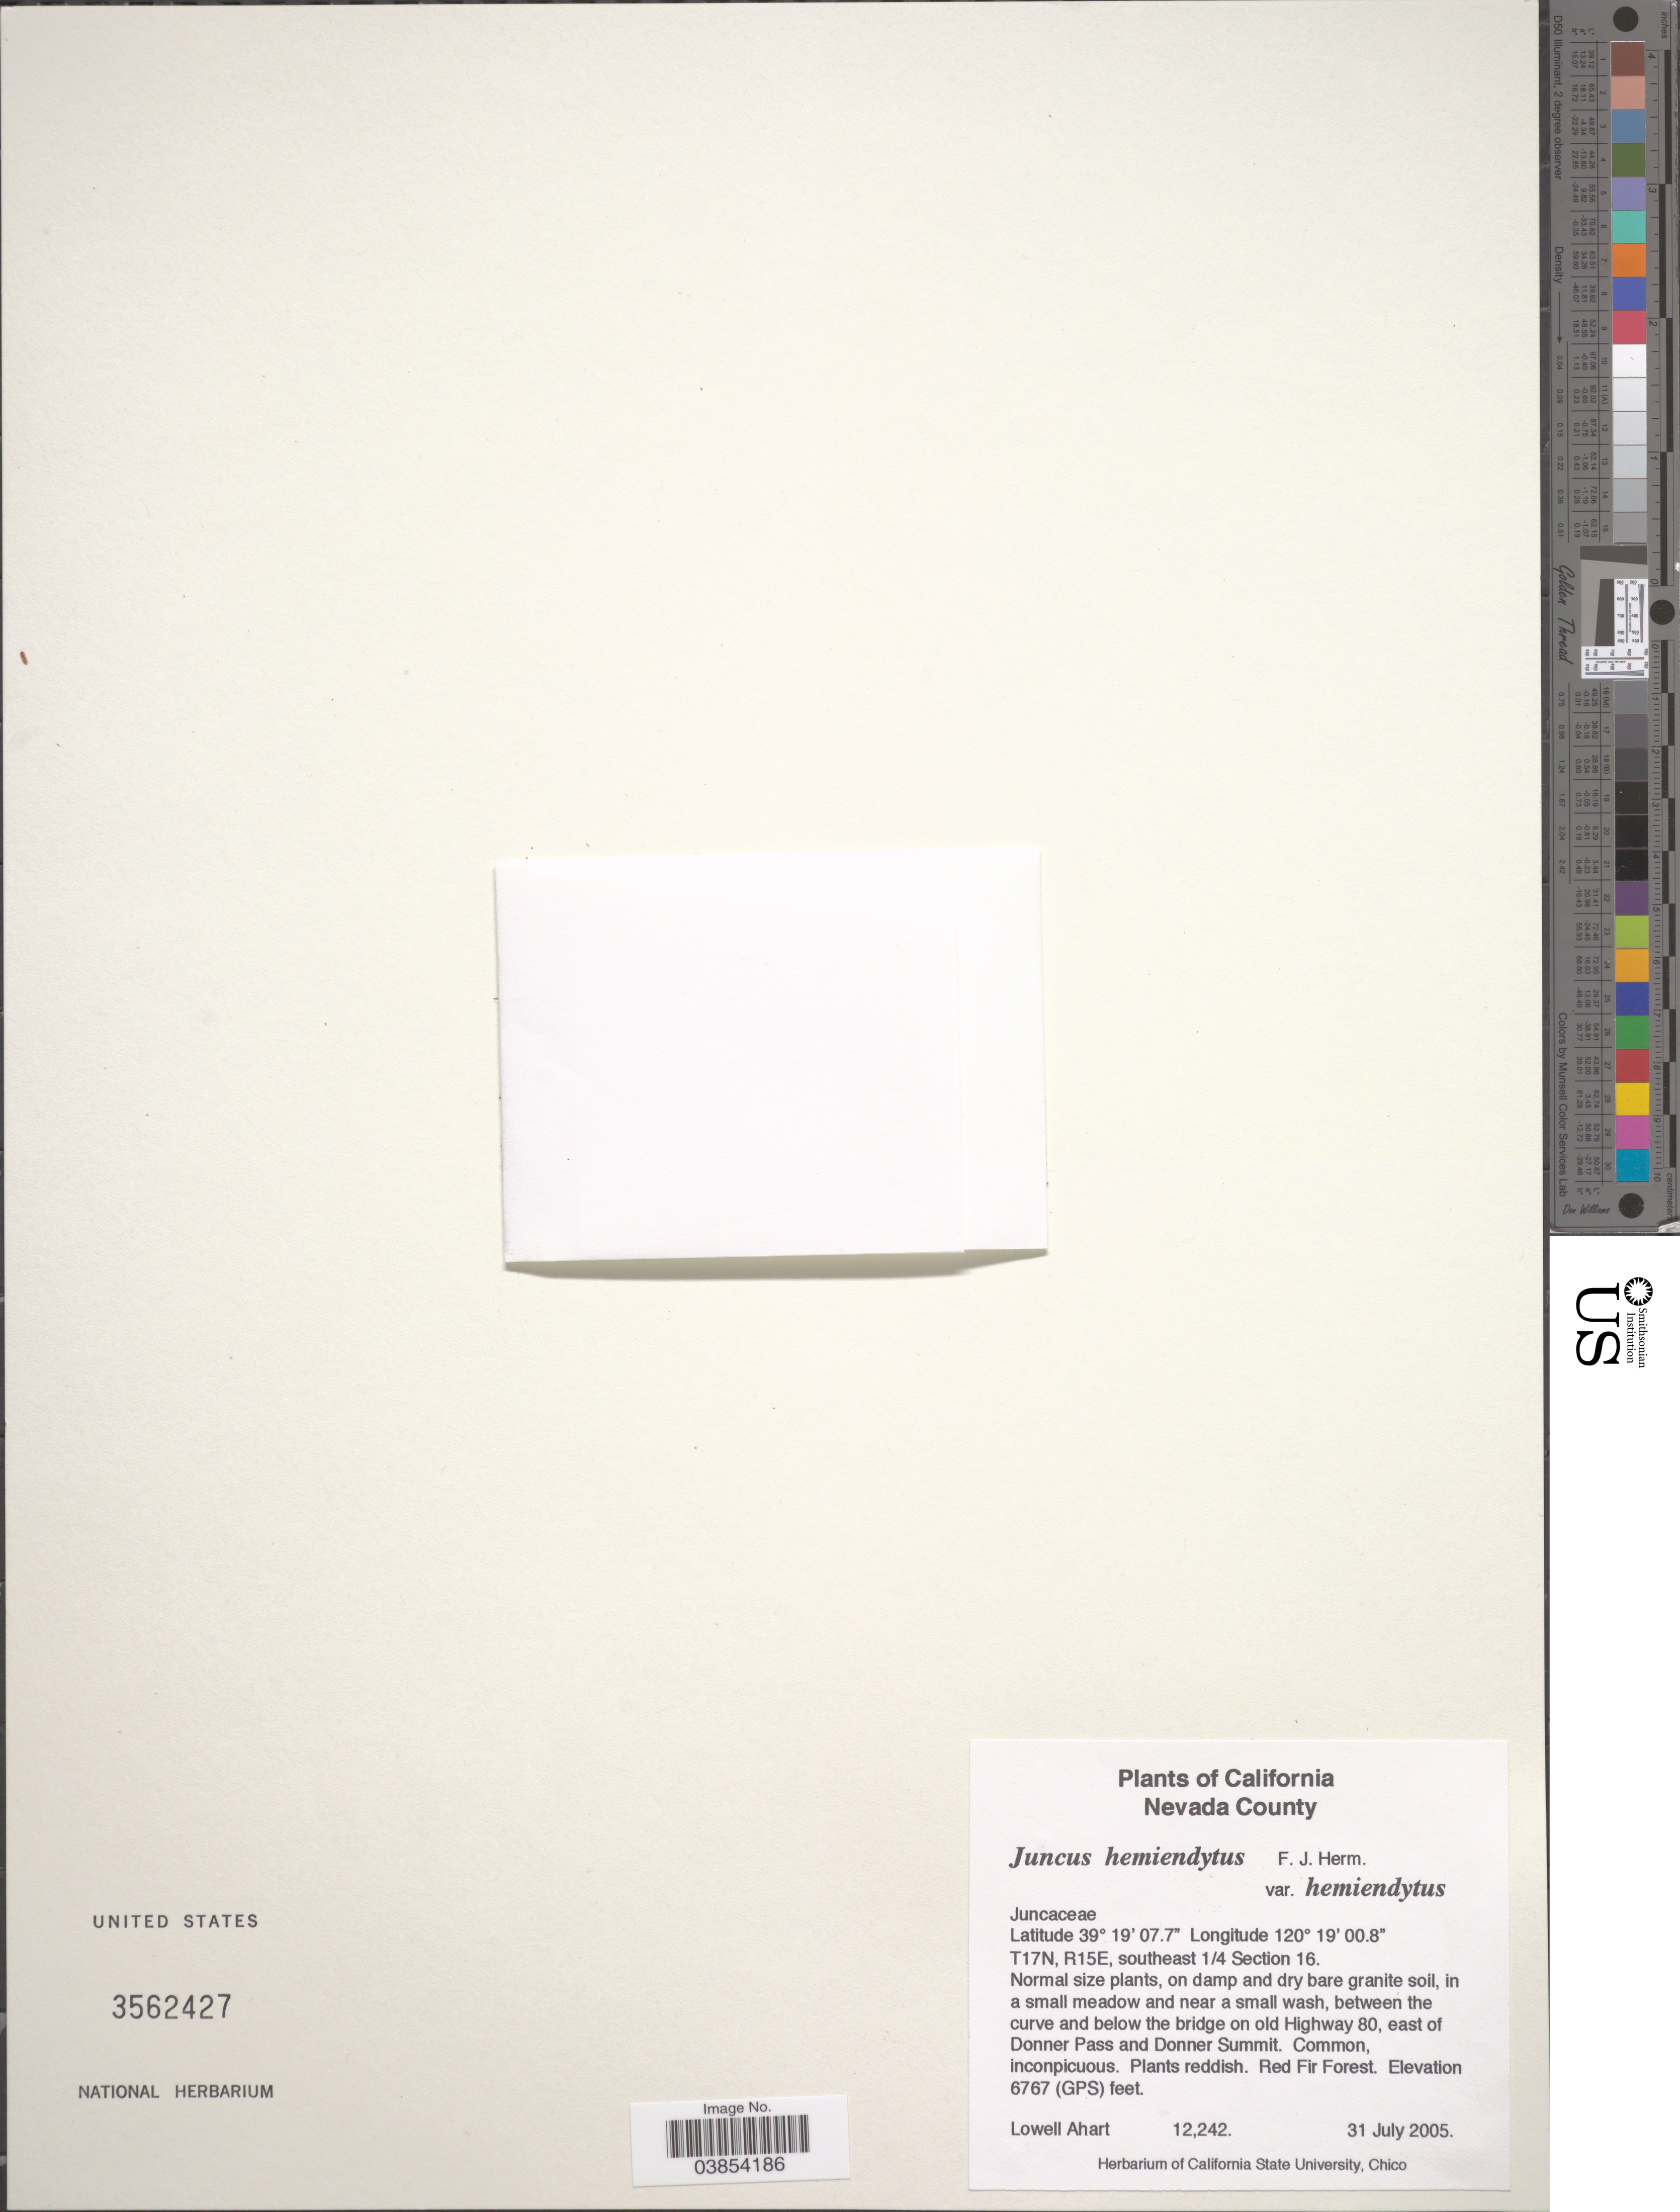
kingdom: Plantae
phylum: Tracheophyta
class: Liliopsida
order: Poales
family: Juncaceae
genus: Juncus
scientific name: Juncus hemiendytus var. hemiendytus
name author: F.J. Herm.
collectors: L. Ahart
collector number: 12242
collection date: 2005-07-31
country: United States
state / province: California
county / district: Nevada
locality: Nevada County. T17N, R15E, southeast ¼ Section 16. Between the curve and below the bridge on old Highway 80, east of Donner Pass and Donne Summit. Red Fir Forest.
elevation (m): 2063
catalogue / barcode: US 3562427